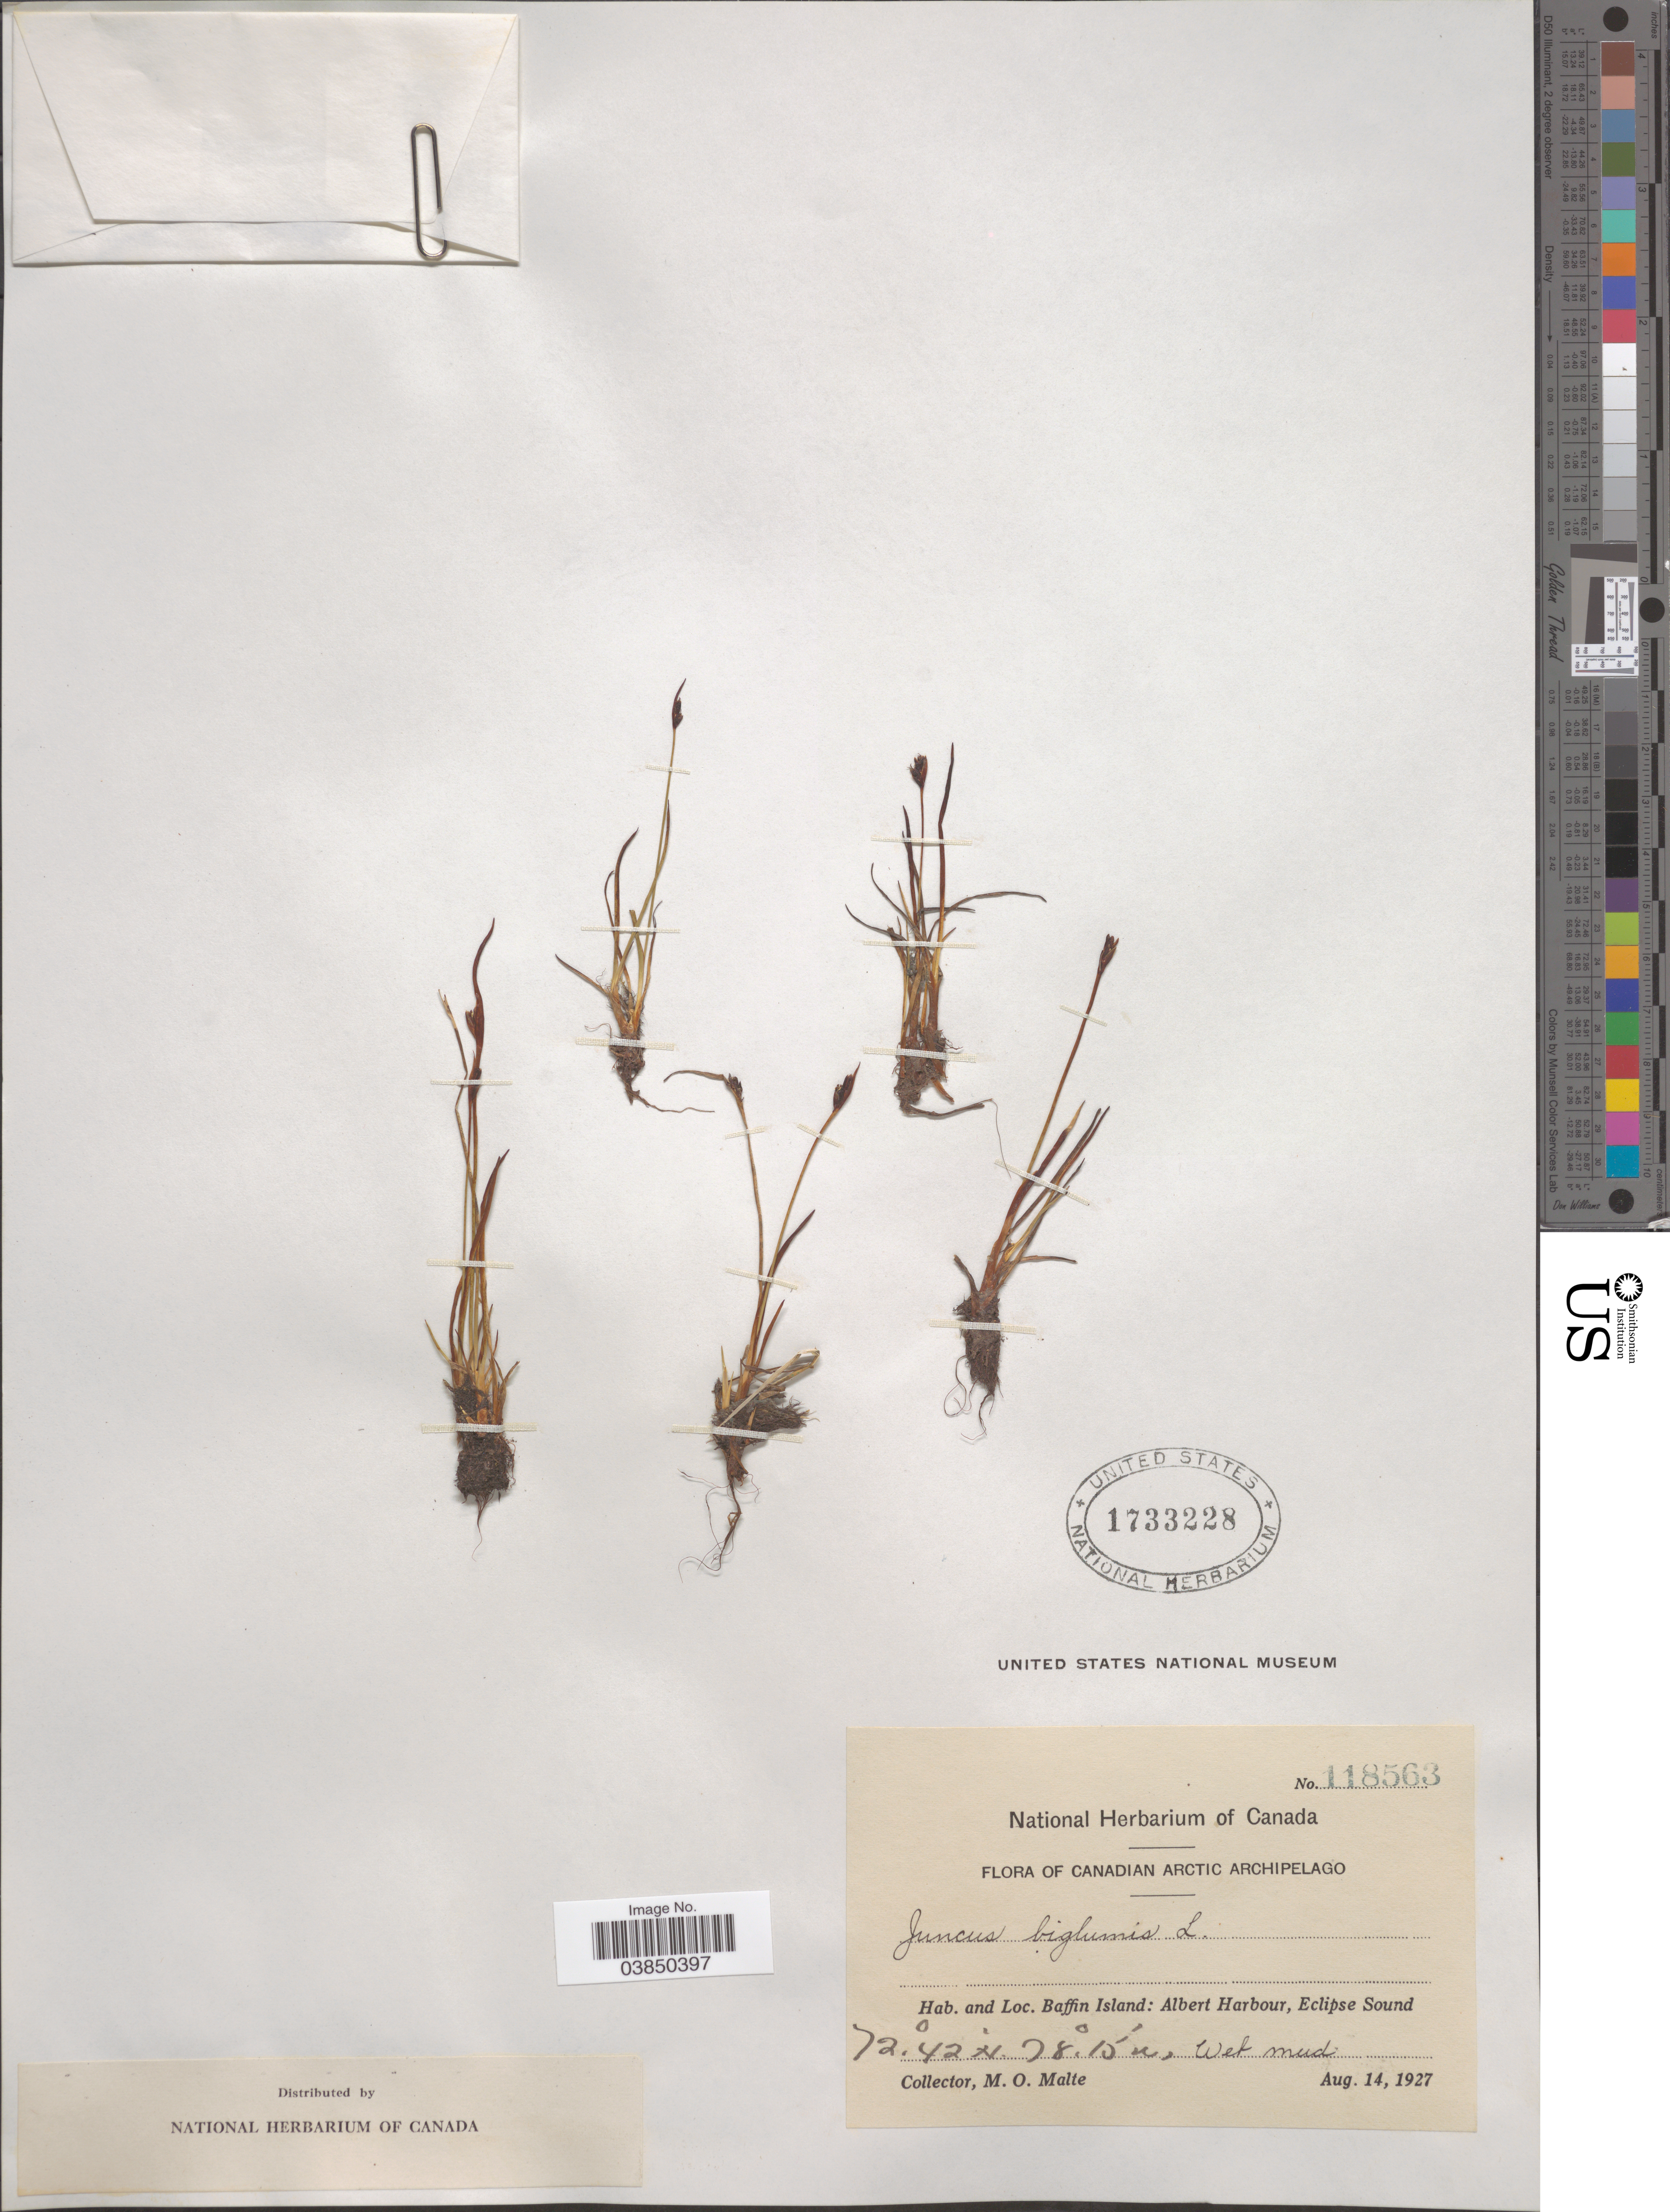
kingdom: Plantae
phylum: Tracheophyta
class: Liliopsida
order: Poales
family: Juncaceae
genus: Juncus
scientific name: Juncus biglumis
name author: L.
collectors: M. O. Malte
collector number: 118563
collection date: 1927-08-14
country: Canada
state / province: Nunavut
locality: Canadian Arctic Archipelago. Baffin Island: Albert Harbour, Eclipse Sound.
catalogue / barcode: US 1733228